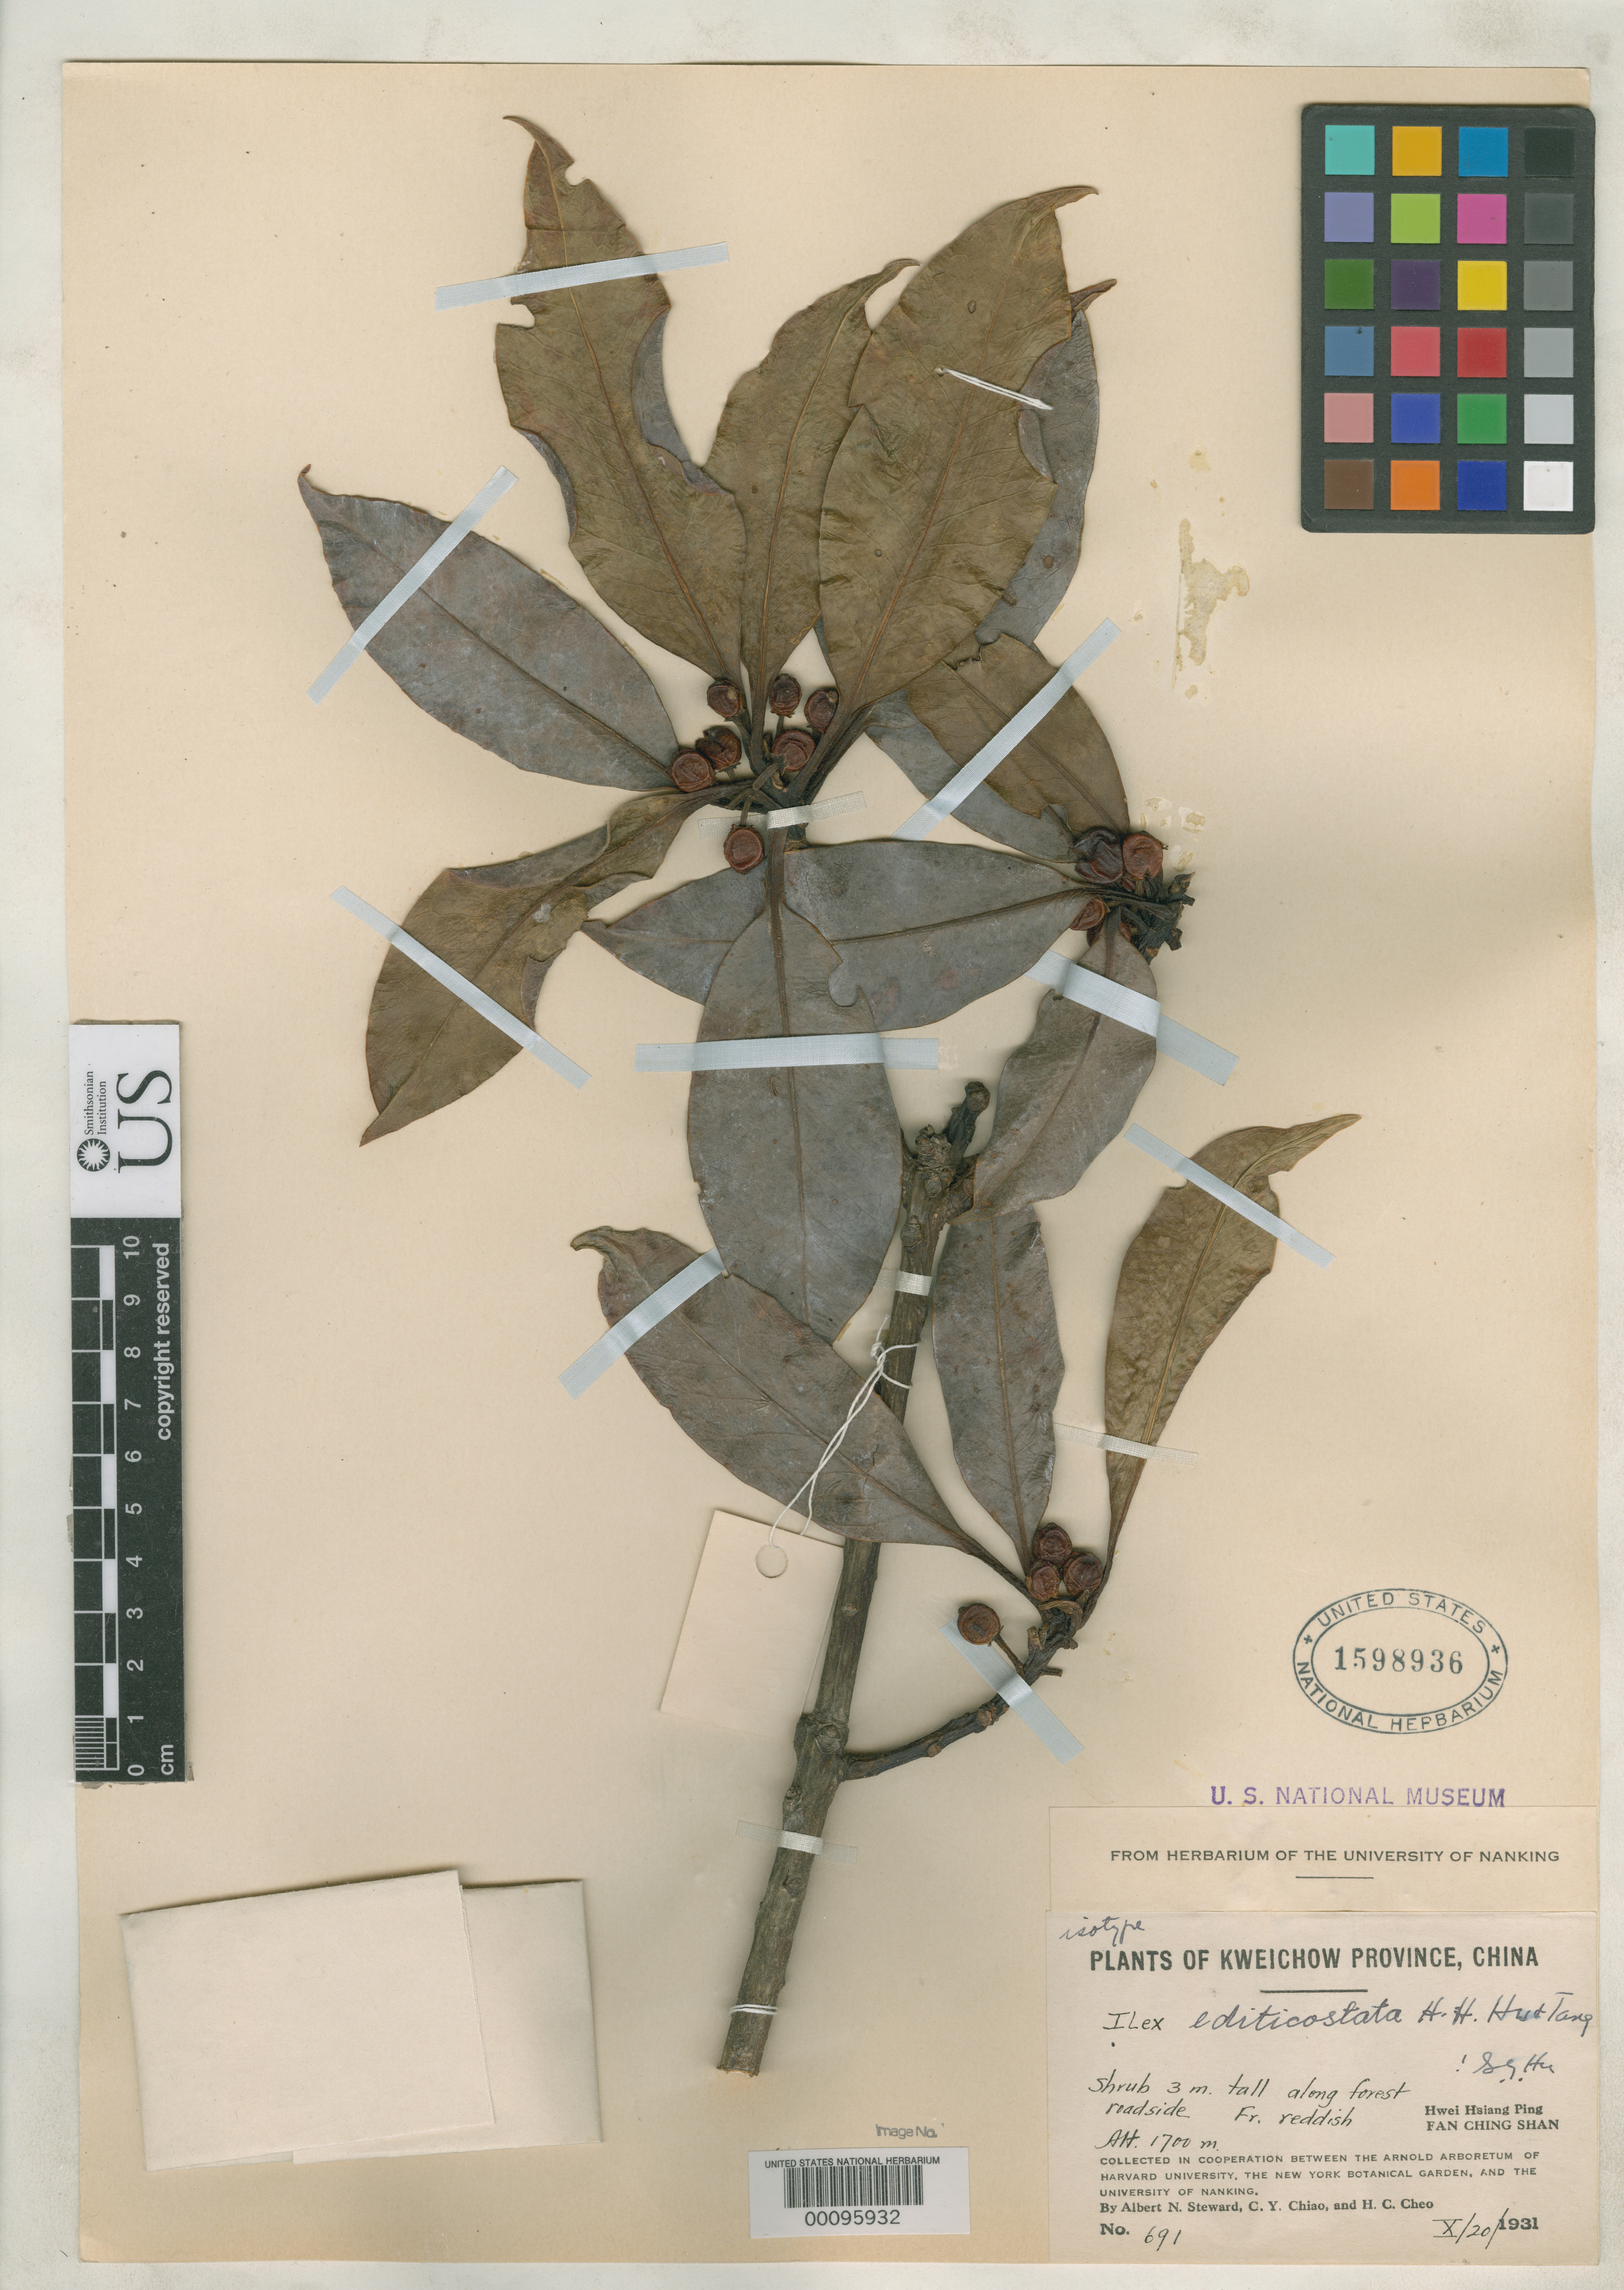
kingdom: Plantae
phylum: Tracheophyta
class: Magnoliopsida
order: Aquifoliales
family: Aquifoliaceae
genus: Ilex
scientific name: Ilex editicostata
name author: Hu & Tang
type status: Isotype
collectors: A. N. Steward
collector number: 691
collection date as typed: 20 Oct 1931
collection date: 1931-10-20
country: China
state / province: Guizhou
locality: Hwei Hsiang Ping, Fanching shan.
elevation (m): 1700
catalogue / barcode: US 1598936